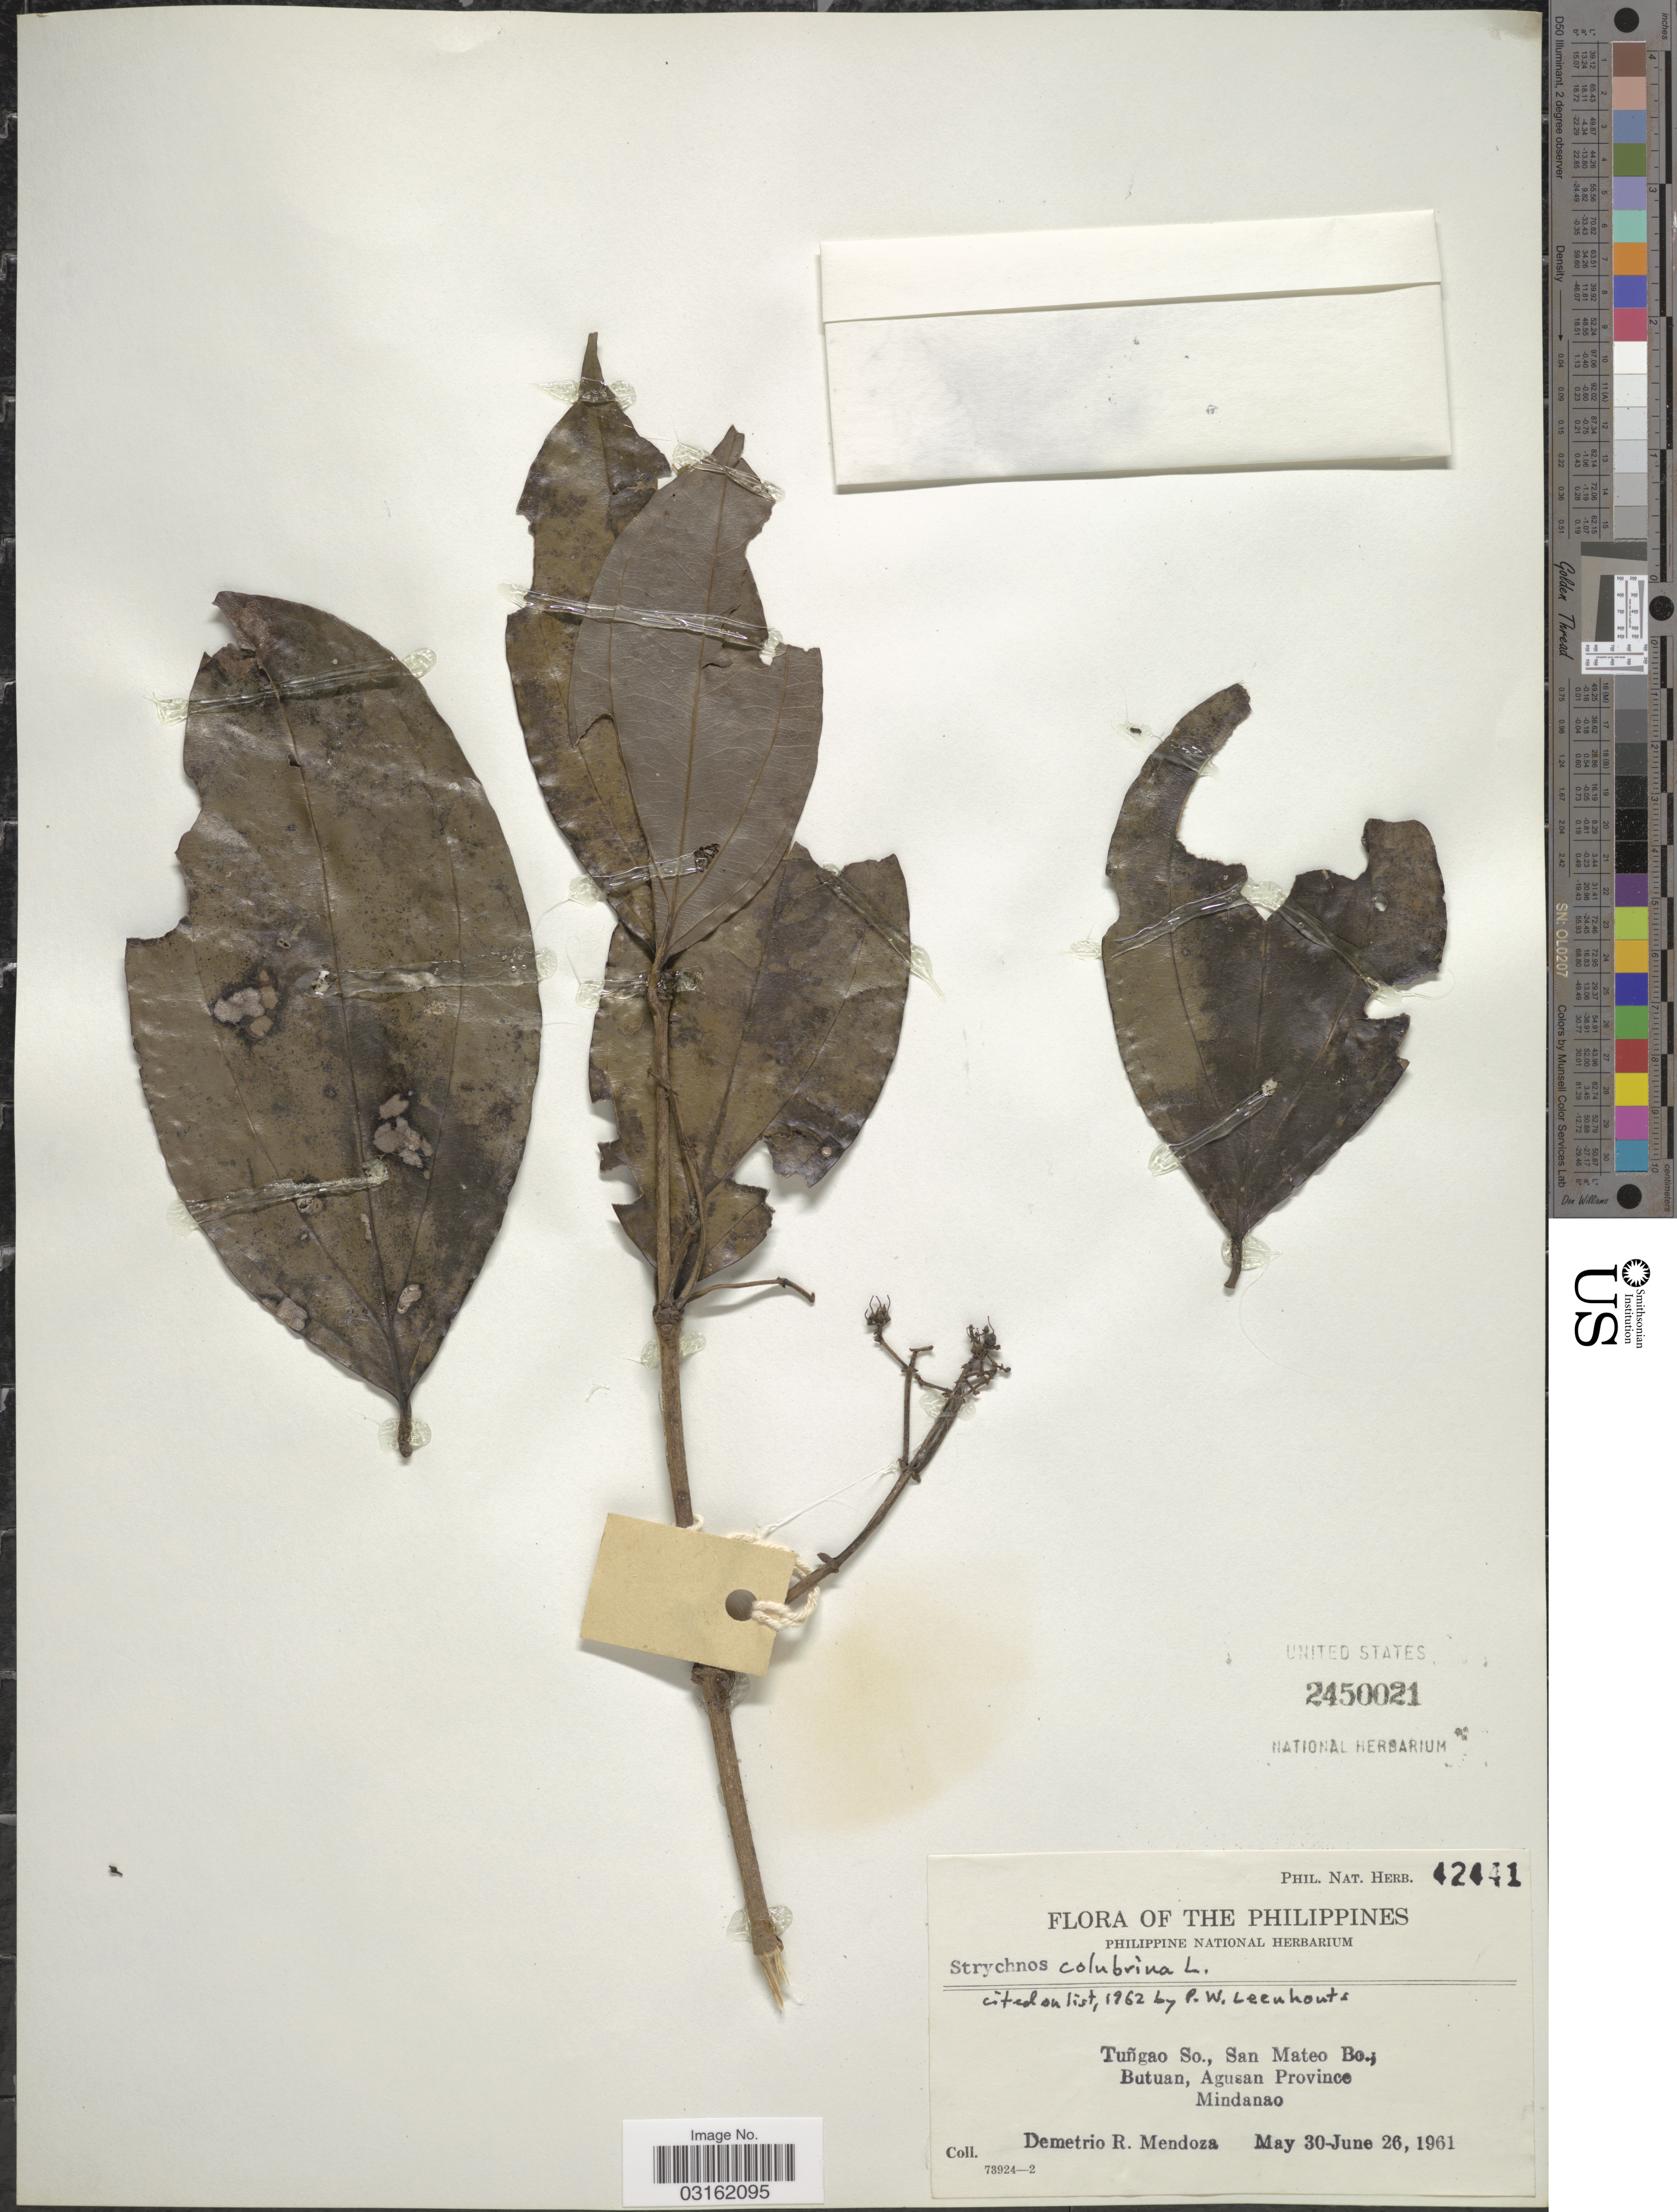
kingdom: Plantae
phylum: Tracheophyta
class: Magnoliopsida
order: Gentianales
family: Loganiaceae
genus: Strychnos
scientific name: Strychnos colubrina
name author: L.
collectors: D. Mendoza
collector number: Phil.Nat.Herb. 42441*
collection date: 1961-05-30/1961-06-26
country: Philippines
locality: Tuñgao So., San Mateo Bo., Butuan, Agusan Province, Mindanao.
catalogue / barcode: US 2450021